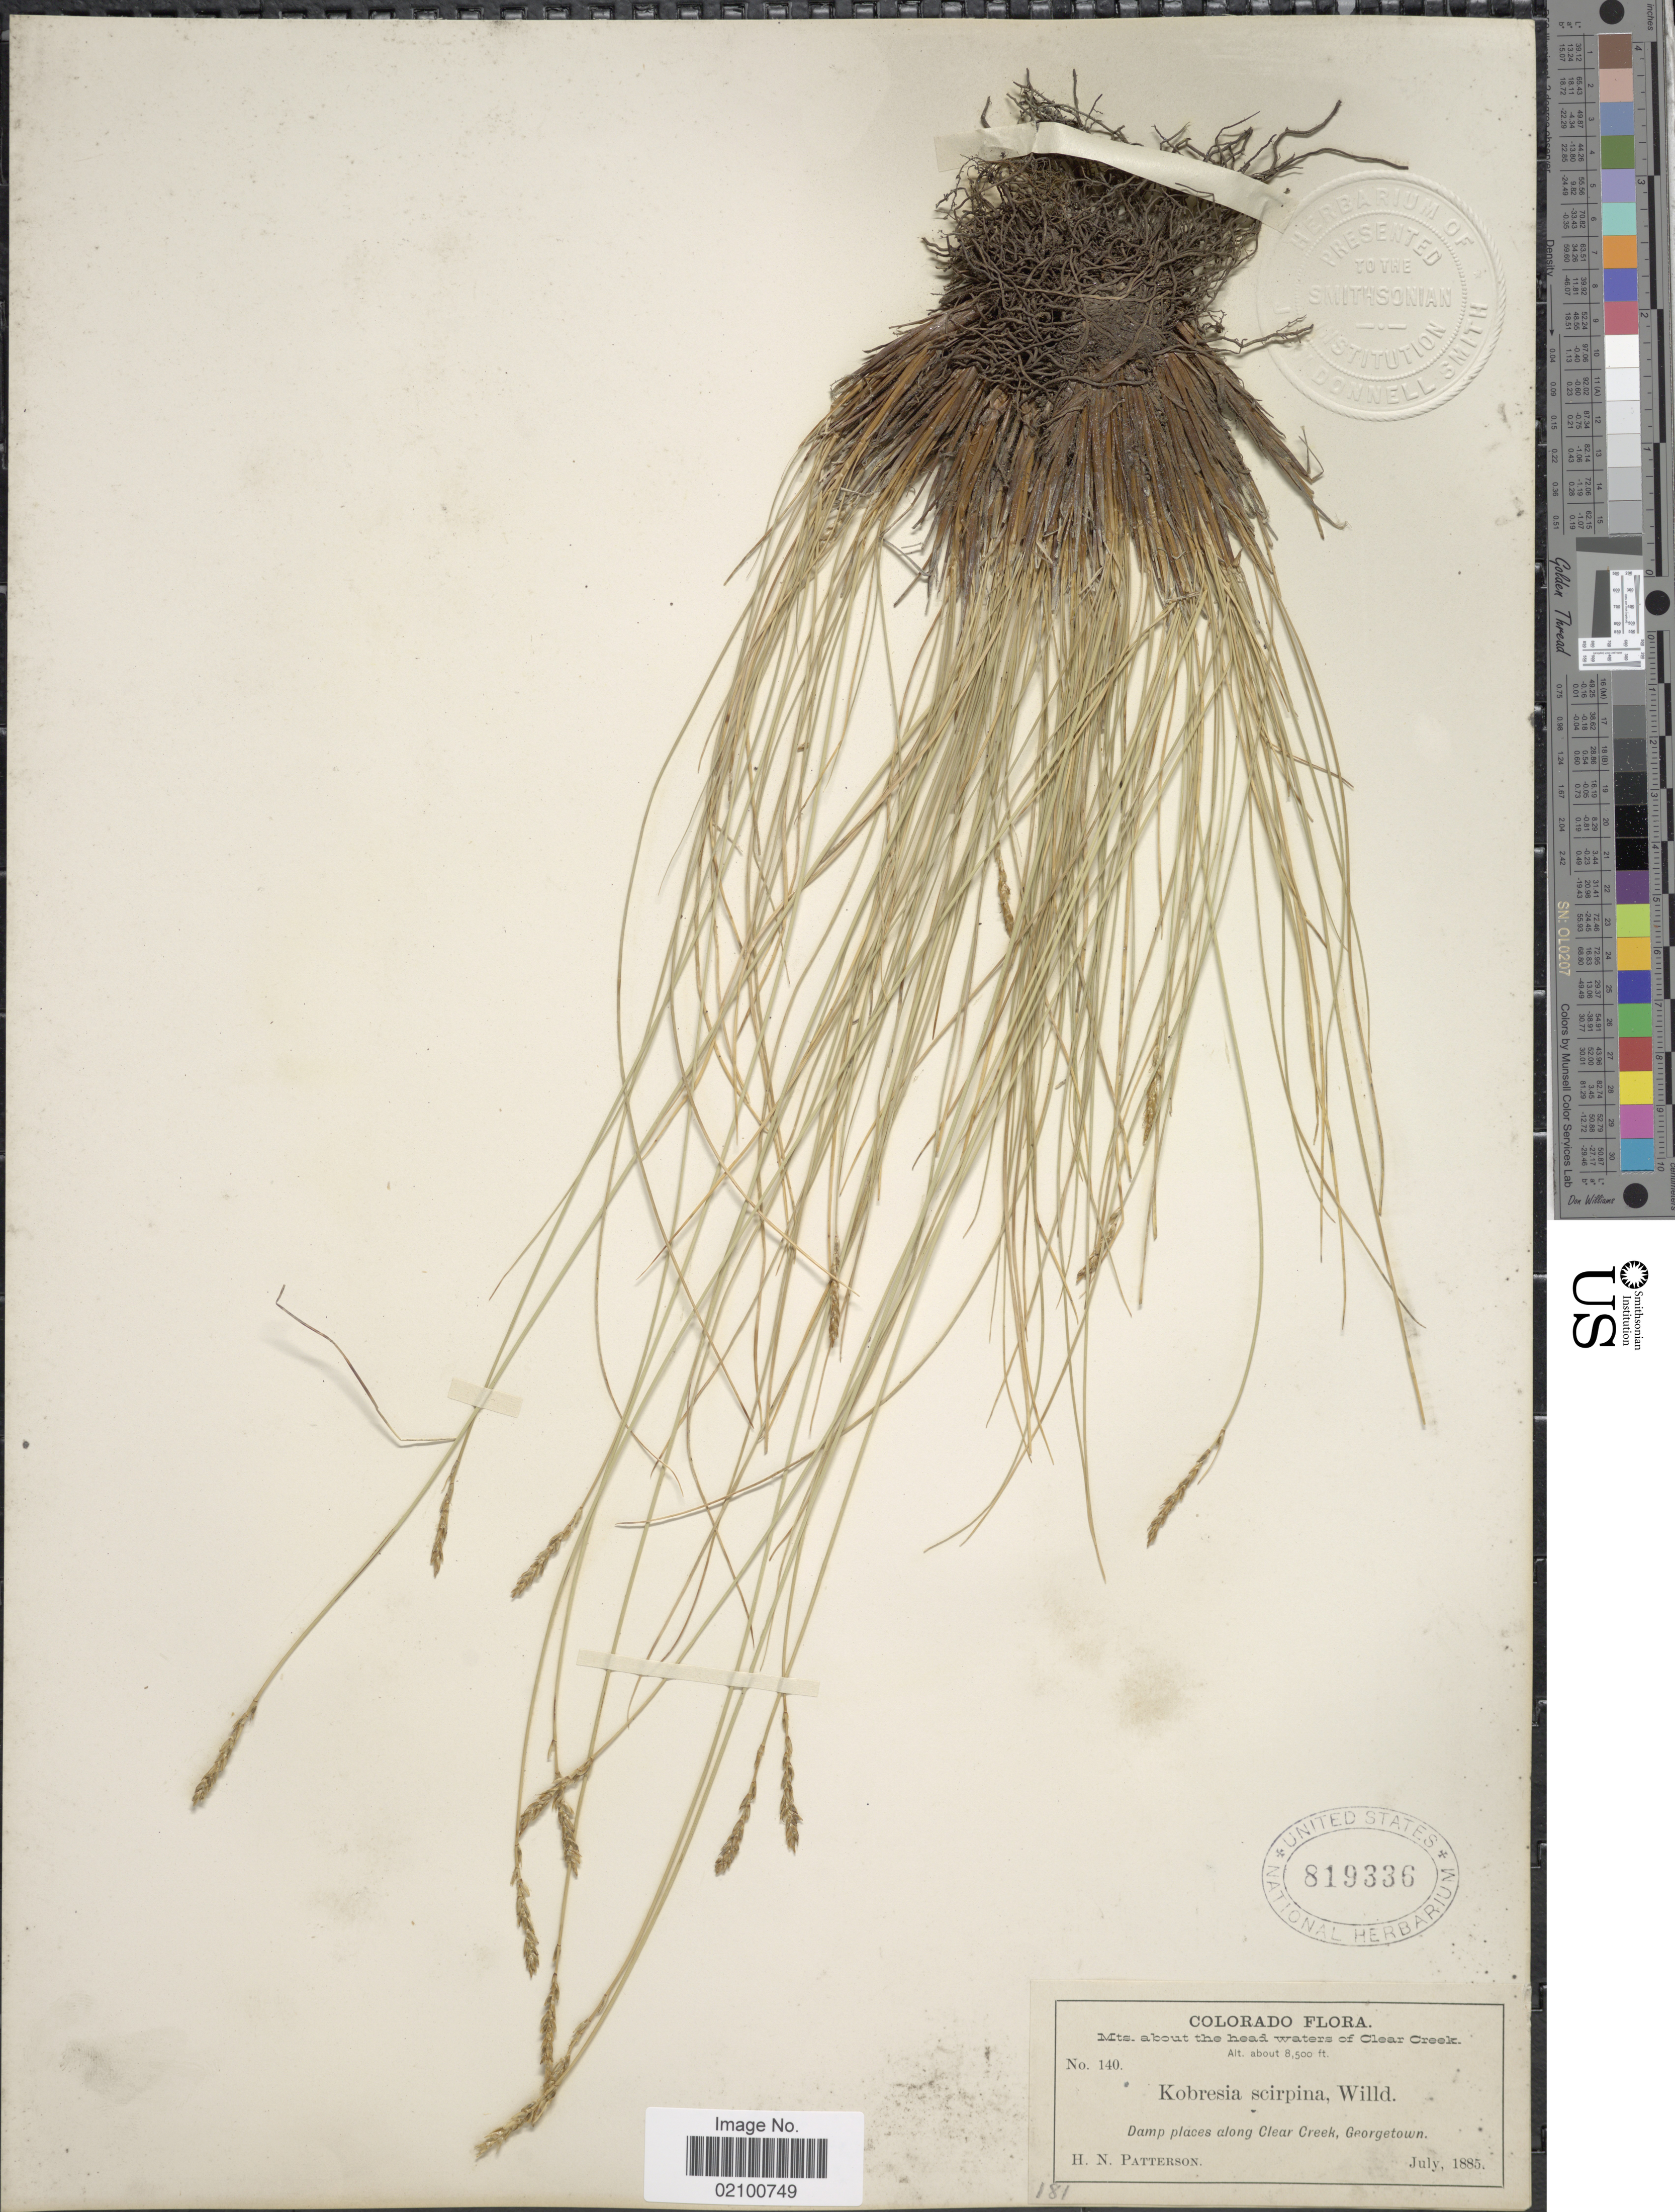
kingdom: Plantae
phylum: Tracheophyta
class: Liliopsida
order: Poales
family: Cyperaceae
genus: Carex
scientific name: Carex myosuroides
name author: Vill.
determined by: Strong, M. T., (US), Smithsonian Institution - National Museum of Natural History (UNITED STATES)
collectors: H. N. Patterson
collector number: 140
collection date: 1885-07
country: United States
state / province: Colorado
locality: Mts about the head waters of Clear Creek, along Clear Creek, Georgetown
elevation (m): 2591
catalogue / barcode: US 819336